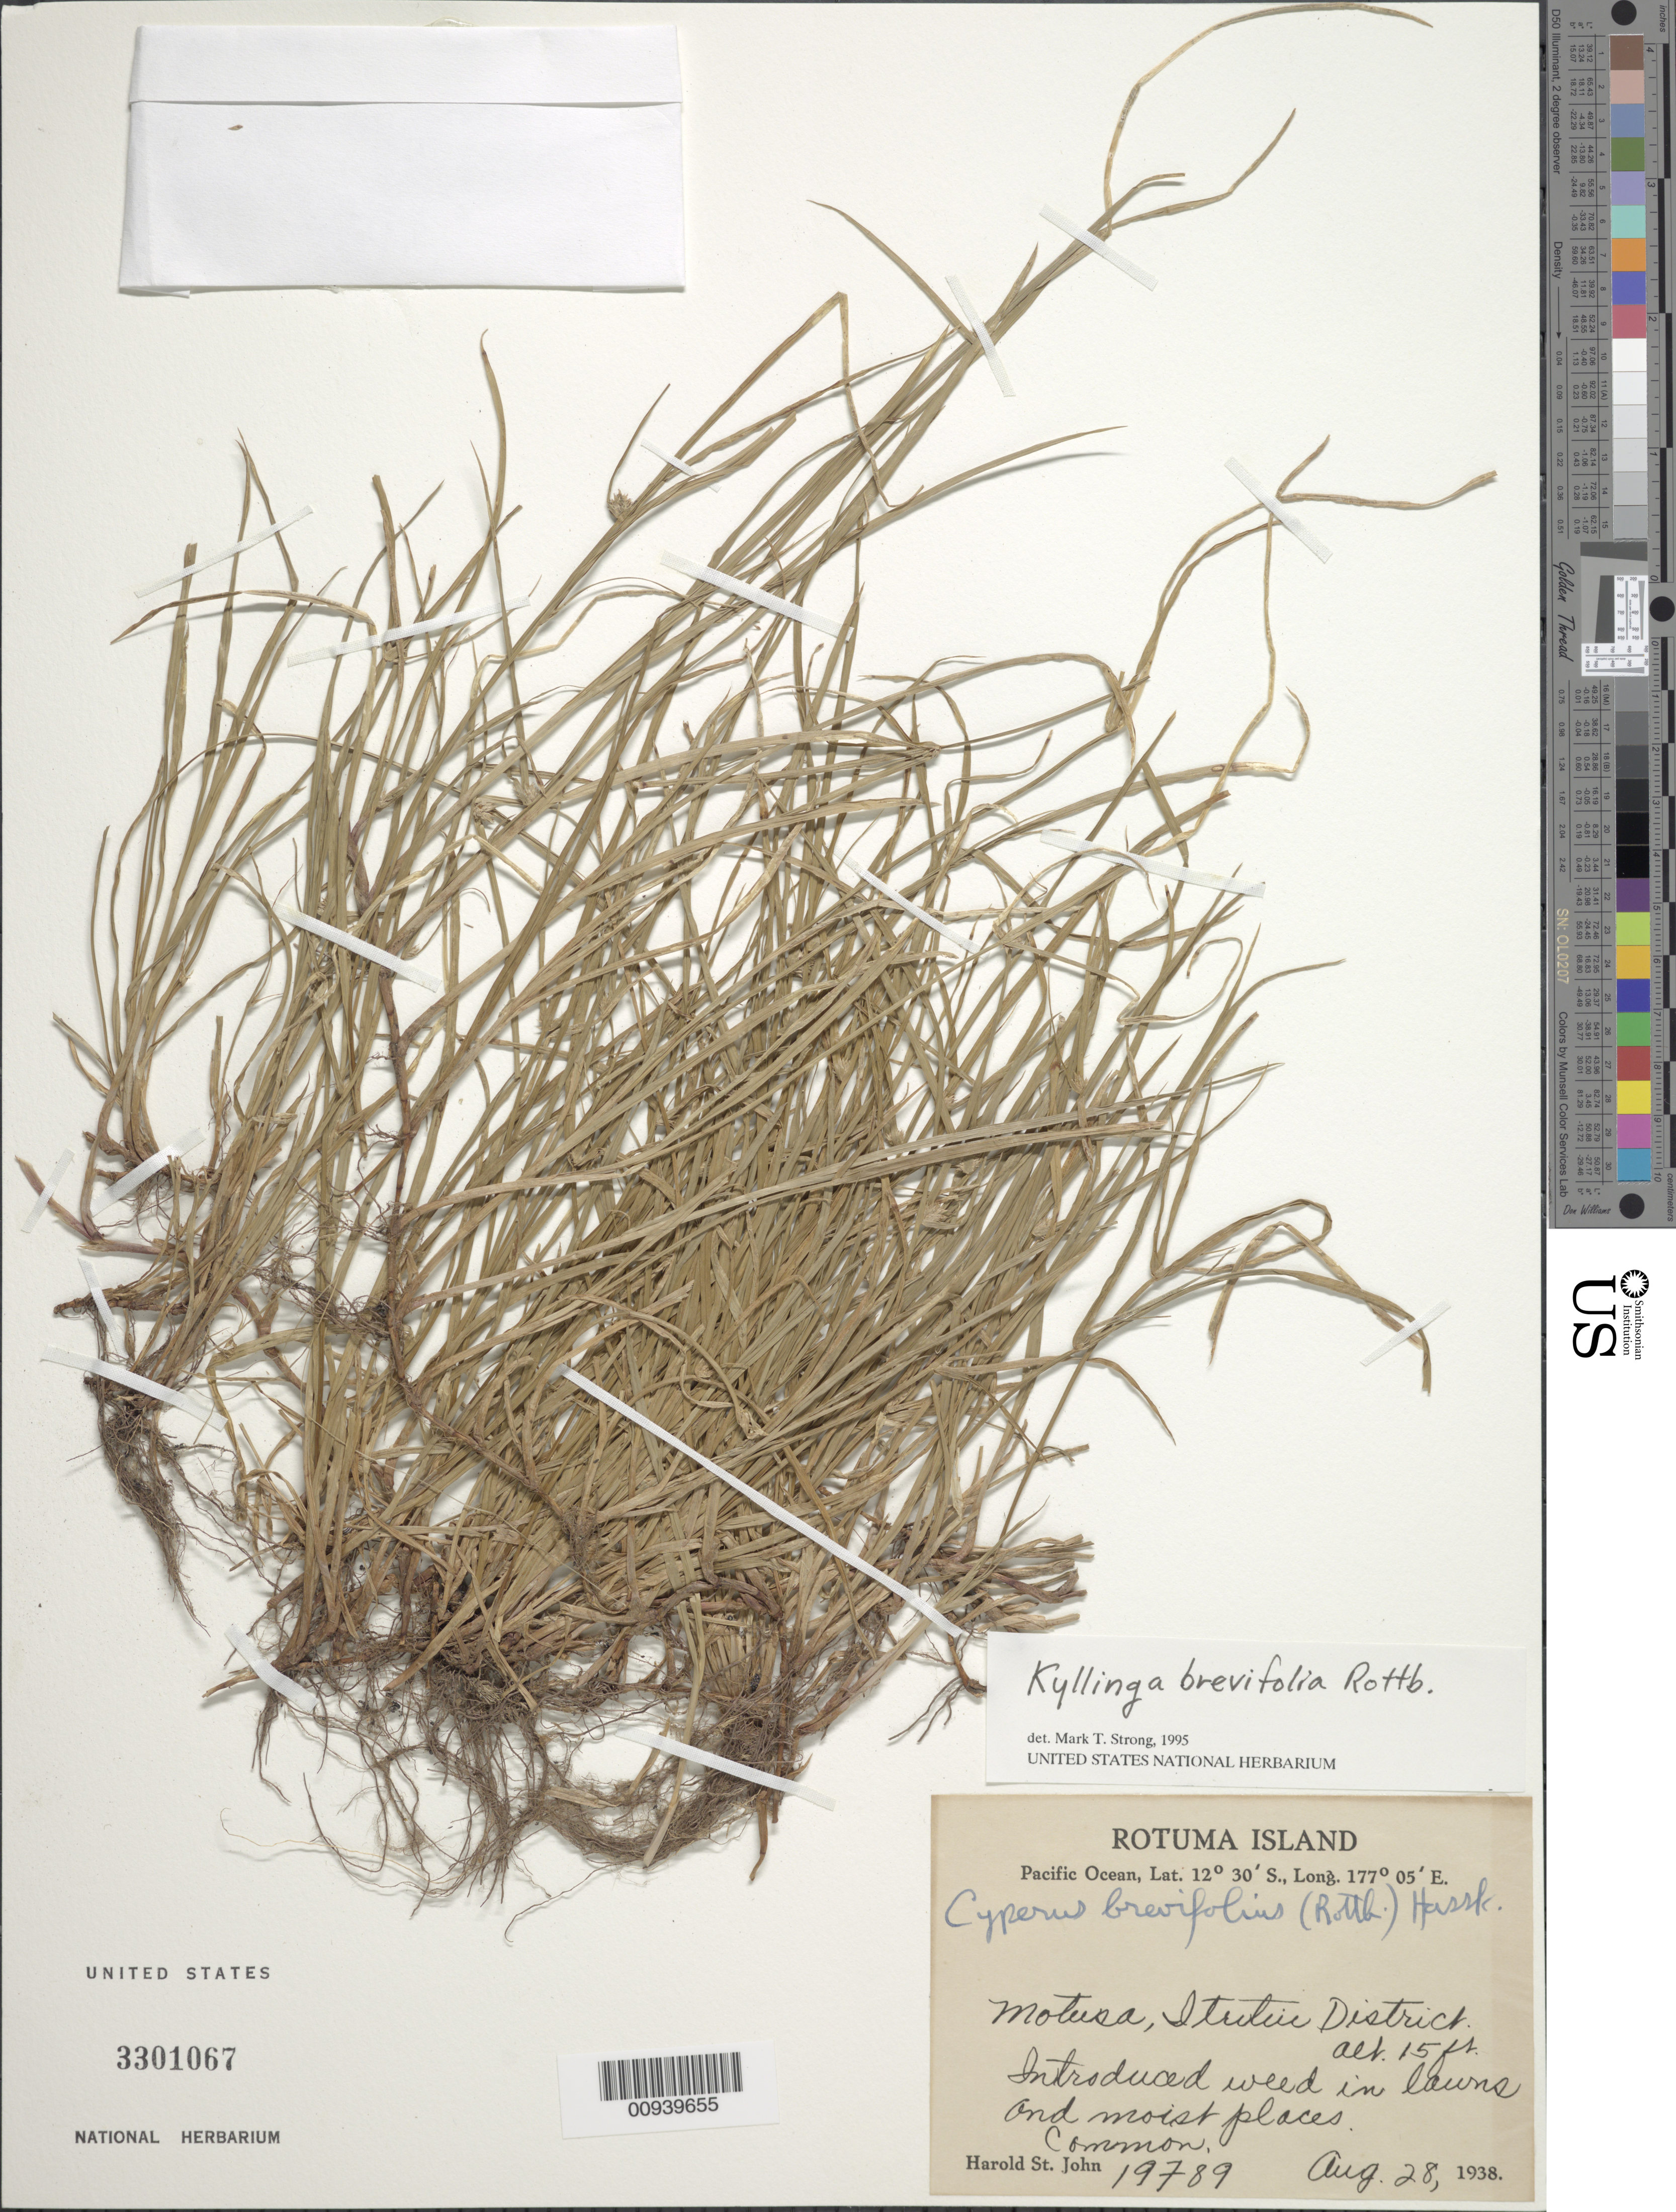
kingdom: Plantae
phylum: Tracheophyta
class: Liliopsida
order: Poales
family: Cyperaceae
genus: Cyperus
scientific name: Cyperus brevifolius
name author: (Rottb.) Hassk.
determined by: Strong, M. T., (US), Smithsonian Institution - National Museum of Natural History (UNITED STATES)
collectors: H. St. John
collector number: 19789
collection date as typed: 28 Aug 1938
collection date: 1938-08-28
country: Fiji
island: Rotuma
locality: Motusa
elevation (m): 5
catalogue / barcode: US 3301067